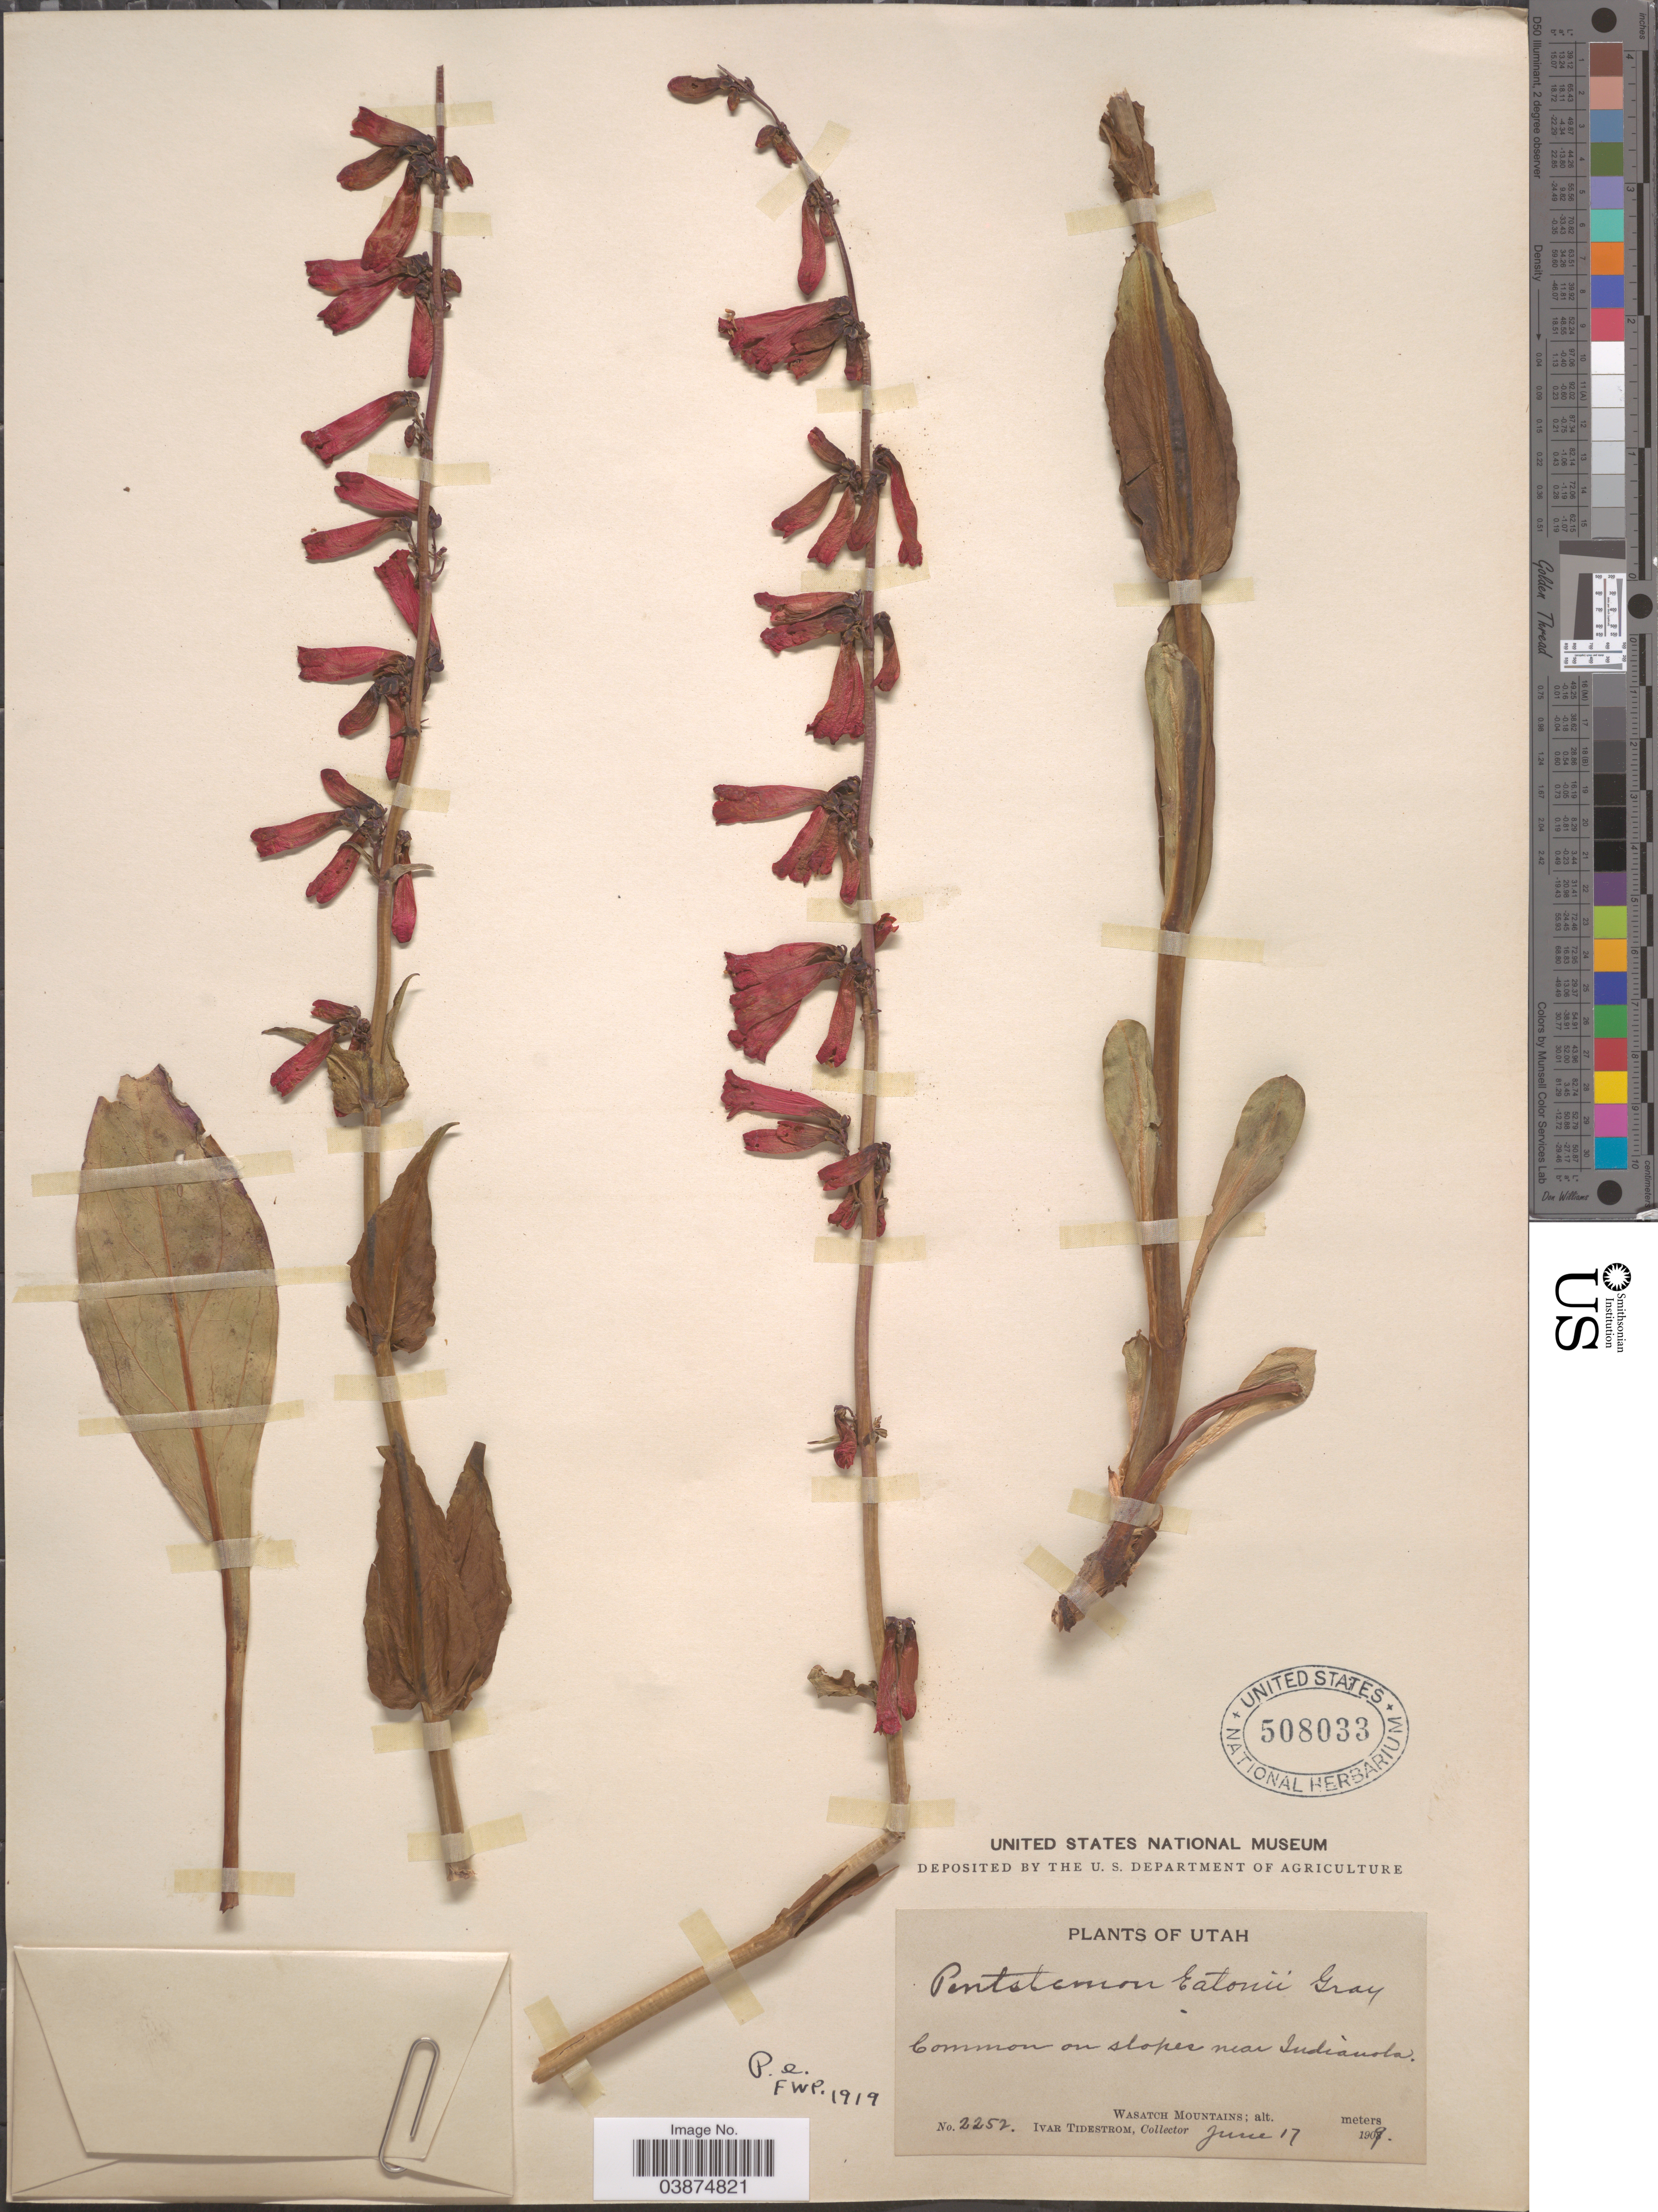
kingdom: Plantae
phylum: Tracheophyta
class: Magnoliopsida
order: Lamiales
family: Plantaginaceae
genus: Penstemon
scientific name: Penstemon eatonii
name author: A. Gray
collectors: I. F. Tidestrom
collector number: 2252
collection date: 1909-06-17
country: United States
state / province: Utah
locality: On slopes near Indianola. Wasatch Mountains.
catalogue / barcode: US 508033